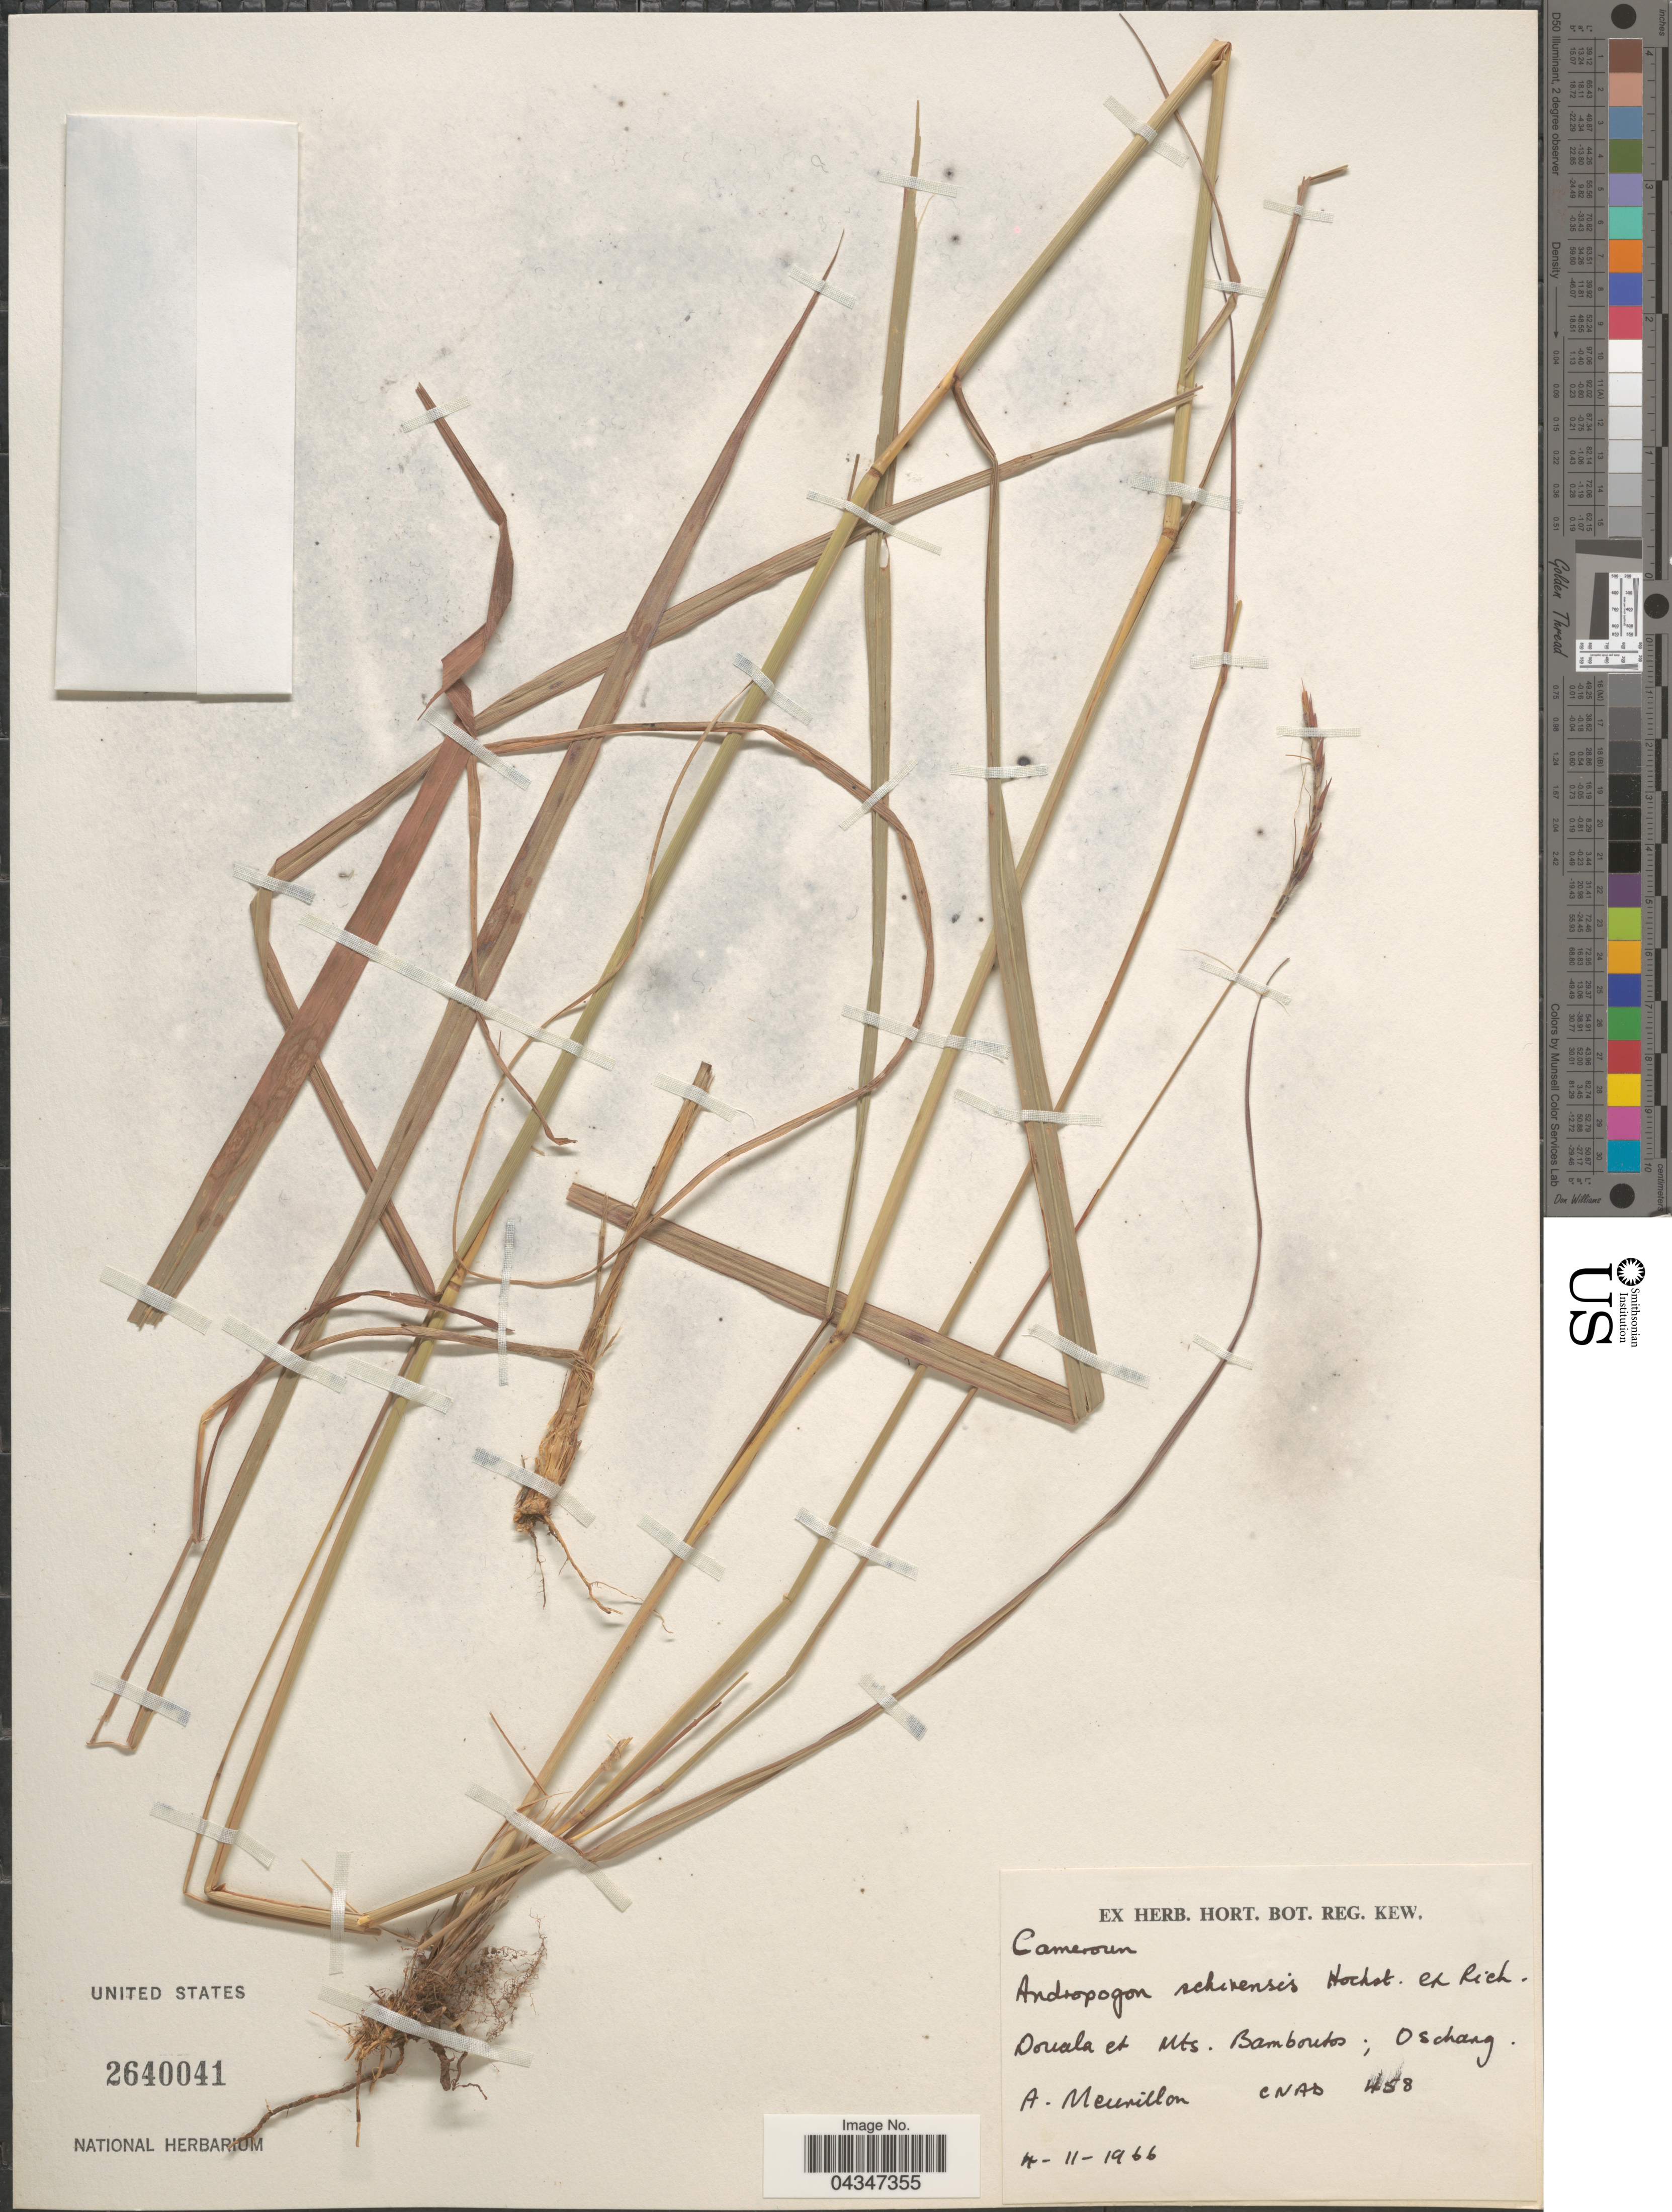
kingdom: Plantae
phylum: Tracheophyta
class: Liliopsida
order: Poales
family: Poaceae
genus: Andropogon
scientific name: Andropogon schirensis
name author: Hochst. ex A. Rich.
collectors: A. Meurillon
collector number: CNAD 458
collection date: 1966-11-04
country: Cameroon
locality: Cameroun. Douala et Mts. Bamboutos; Oschang.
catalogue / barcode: US 2640041